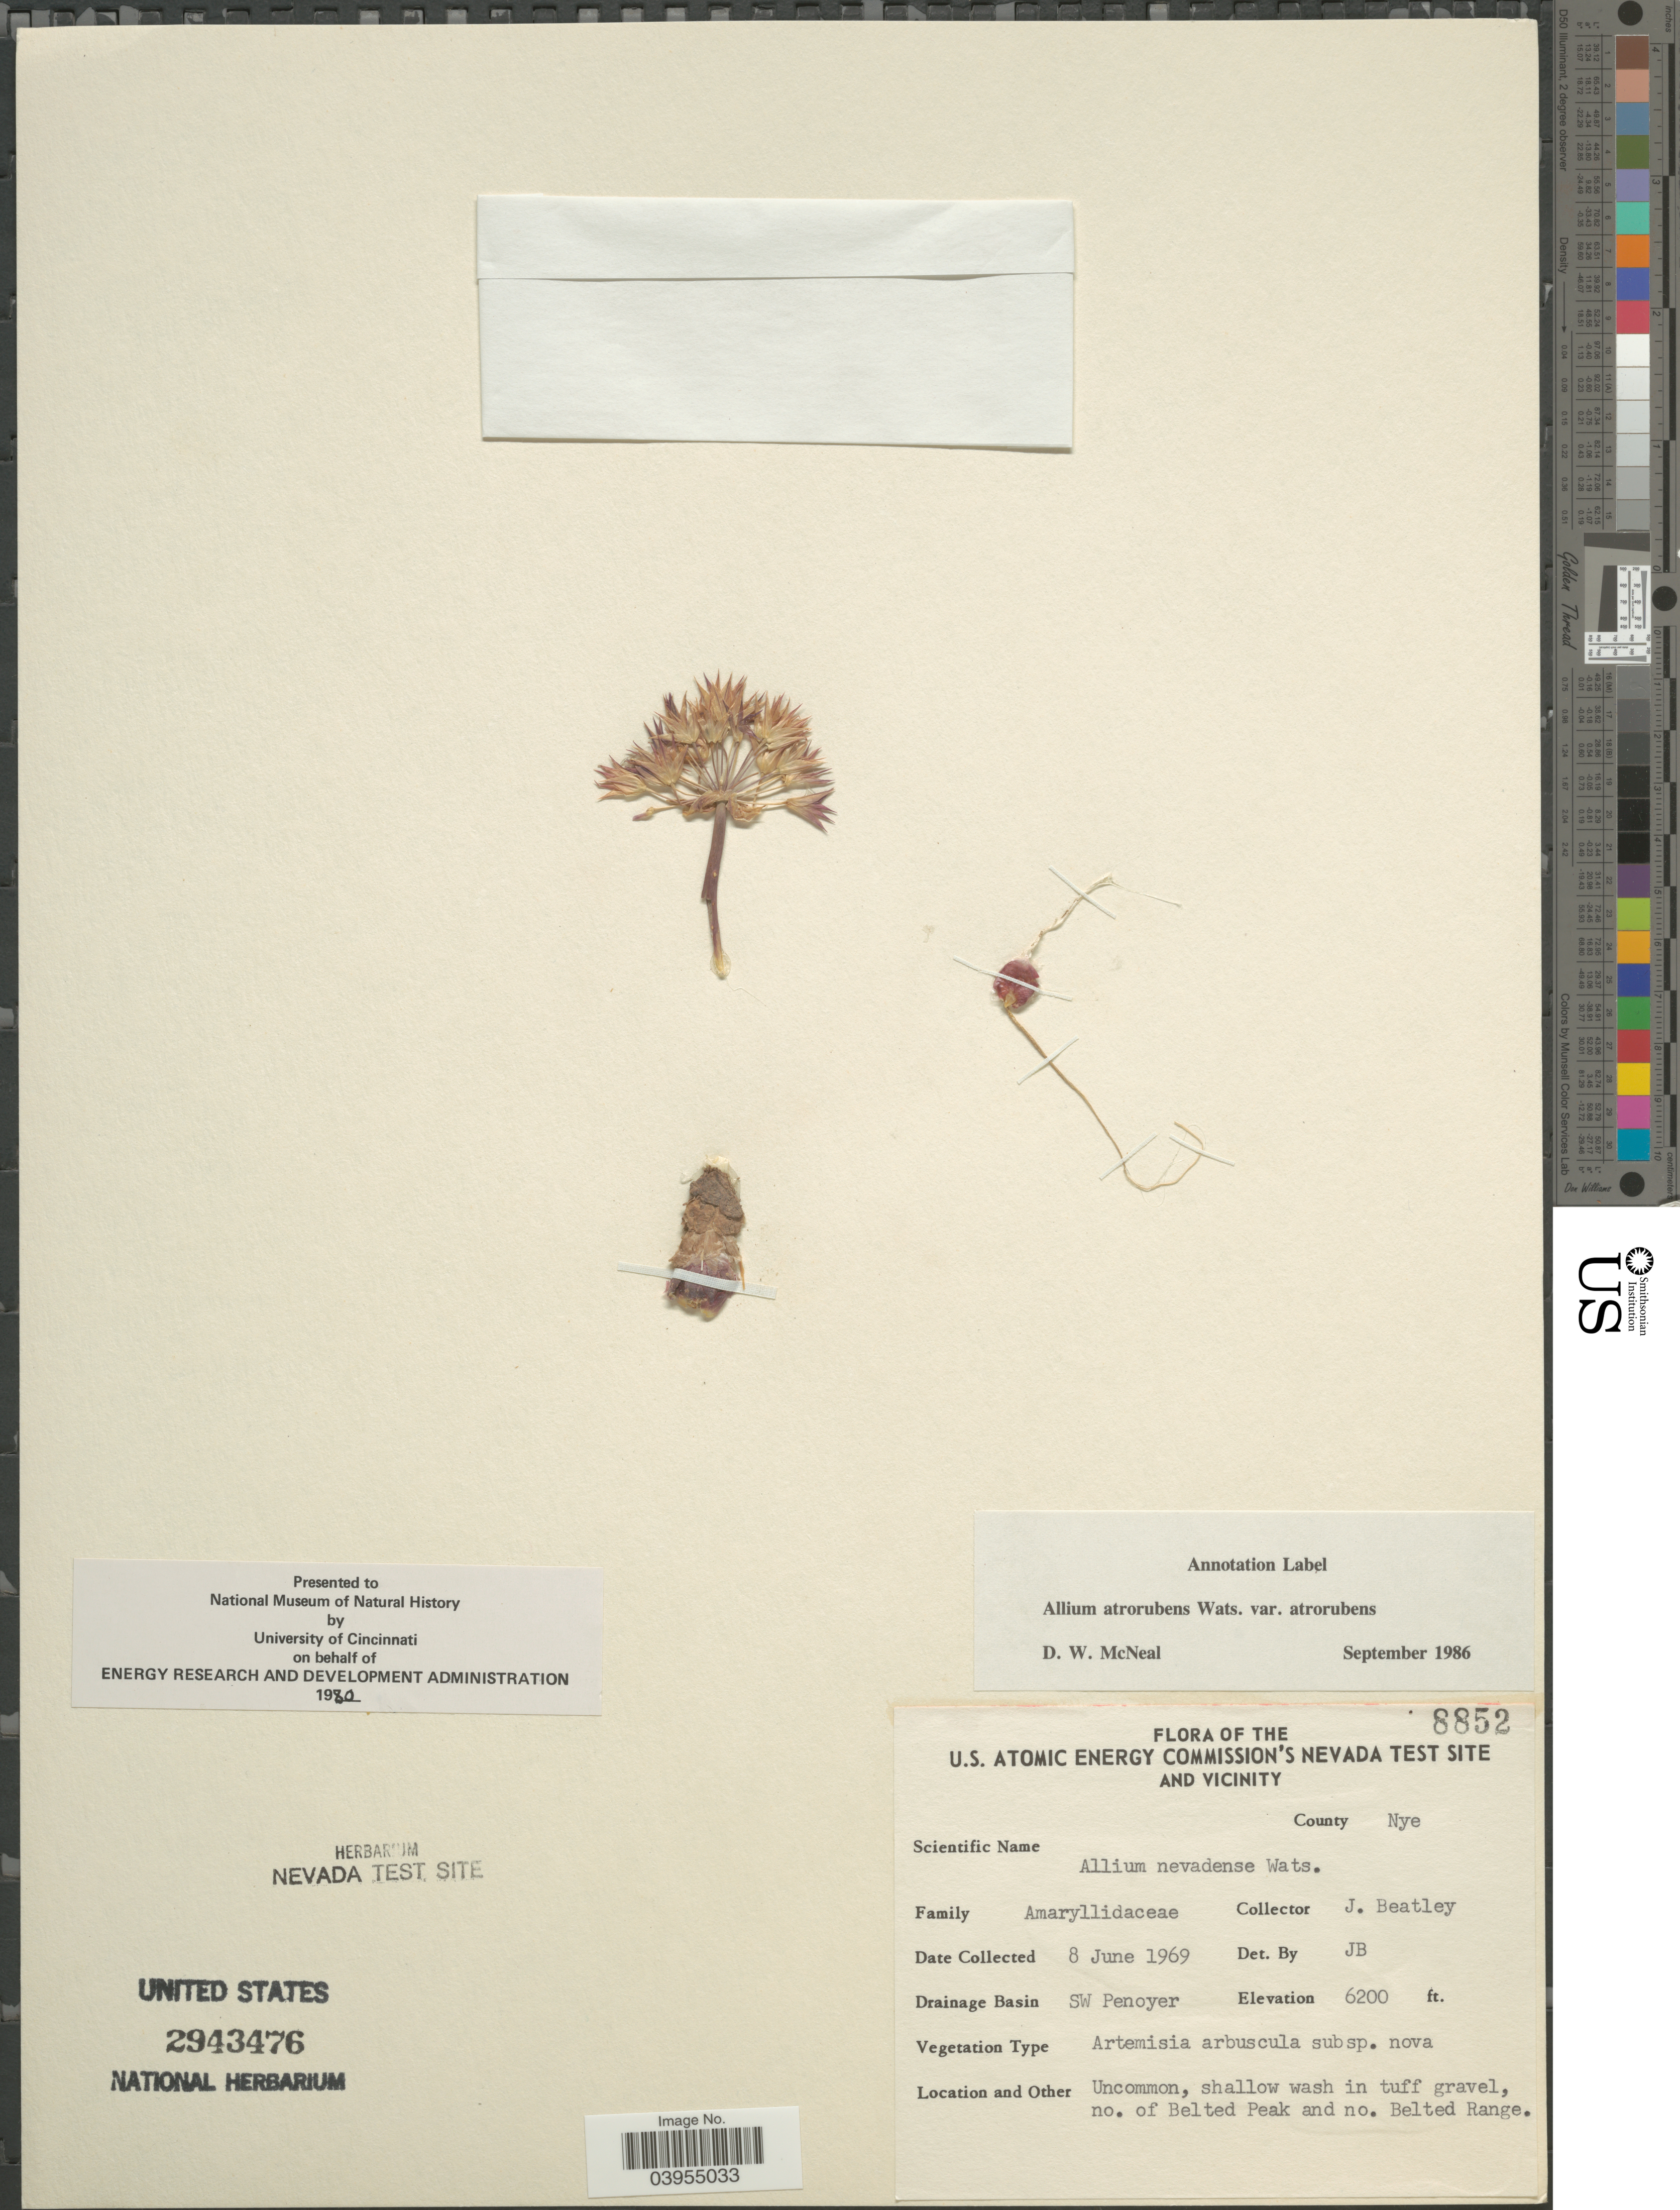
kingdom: Plantae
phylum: Tracheophyta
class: Liliopsida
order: Asparagales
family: Amaryllidaceae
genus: Allium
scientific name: Allium atrorubens var. atrorubens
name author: S. Watson in C. King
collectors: J. C. Beatley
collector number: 8852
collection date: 1969-06-08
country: United States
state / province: Nevada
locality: U.S. Atomic Energy Commission's Nevada Test Site and Vicinity. County Nye. Drainage Basin SW Penoyer. No. of Belted Peak and no. Belted Range.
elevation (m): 1890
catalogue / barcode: US 2943476